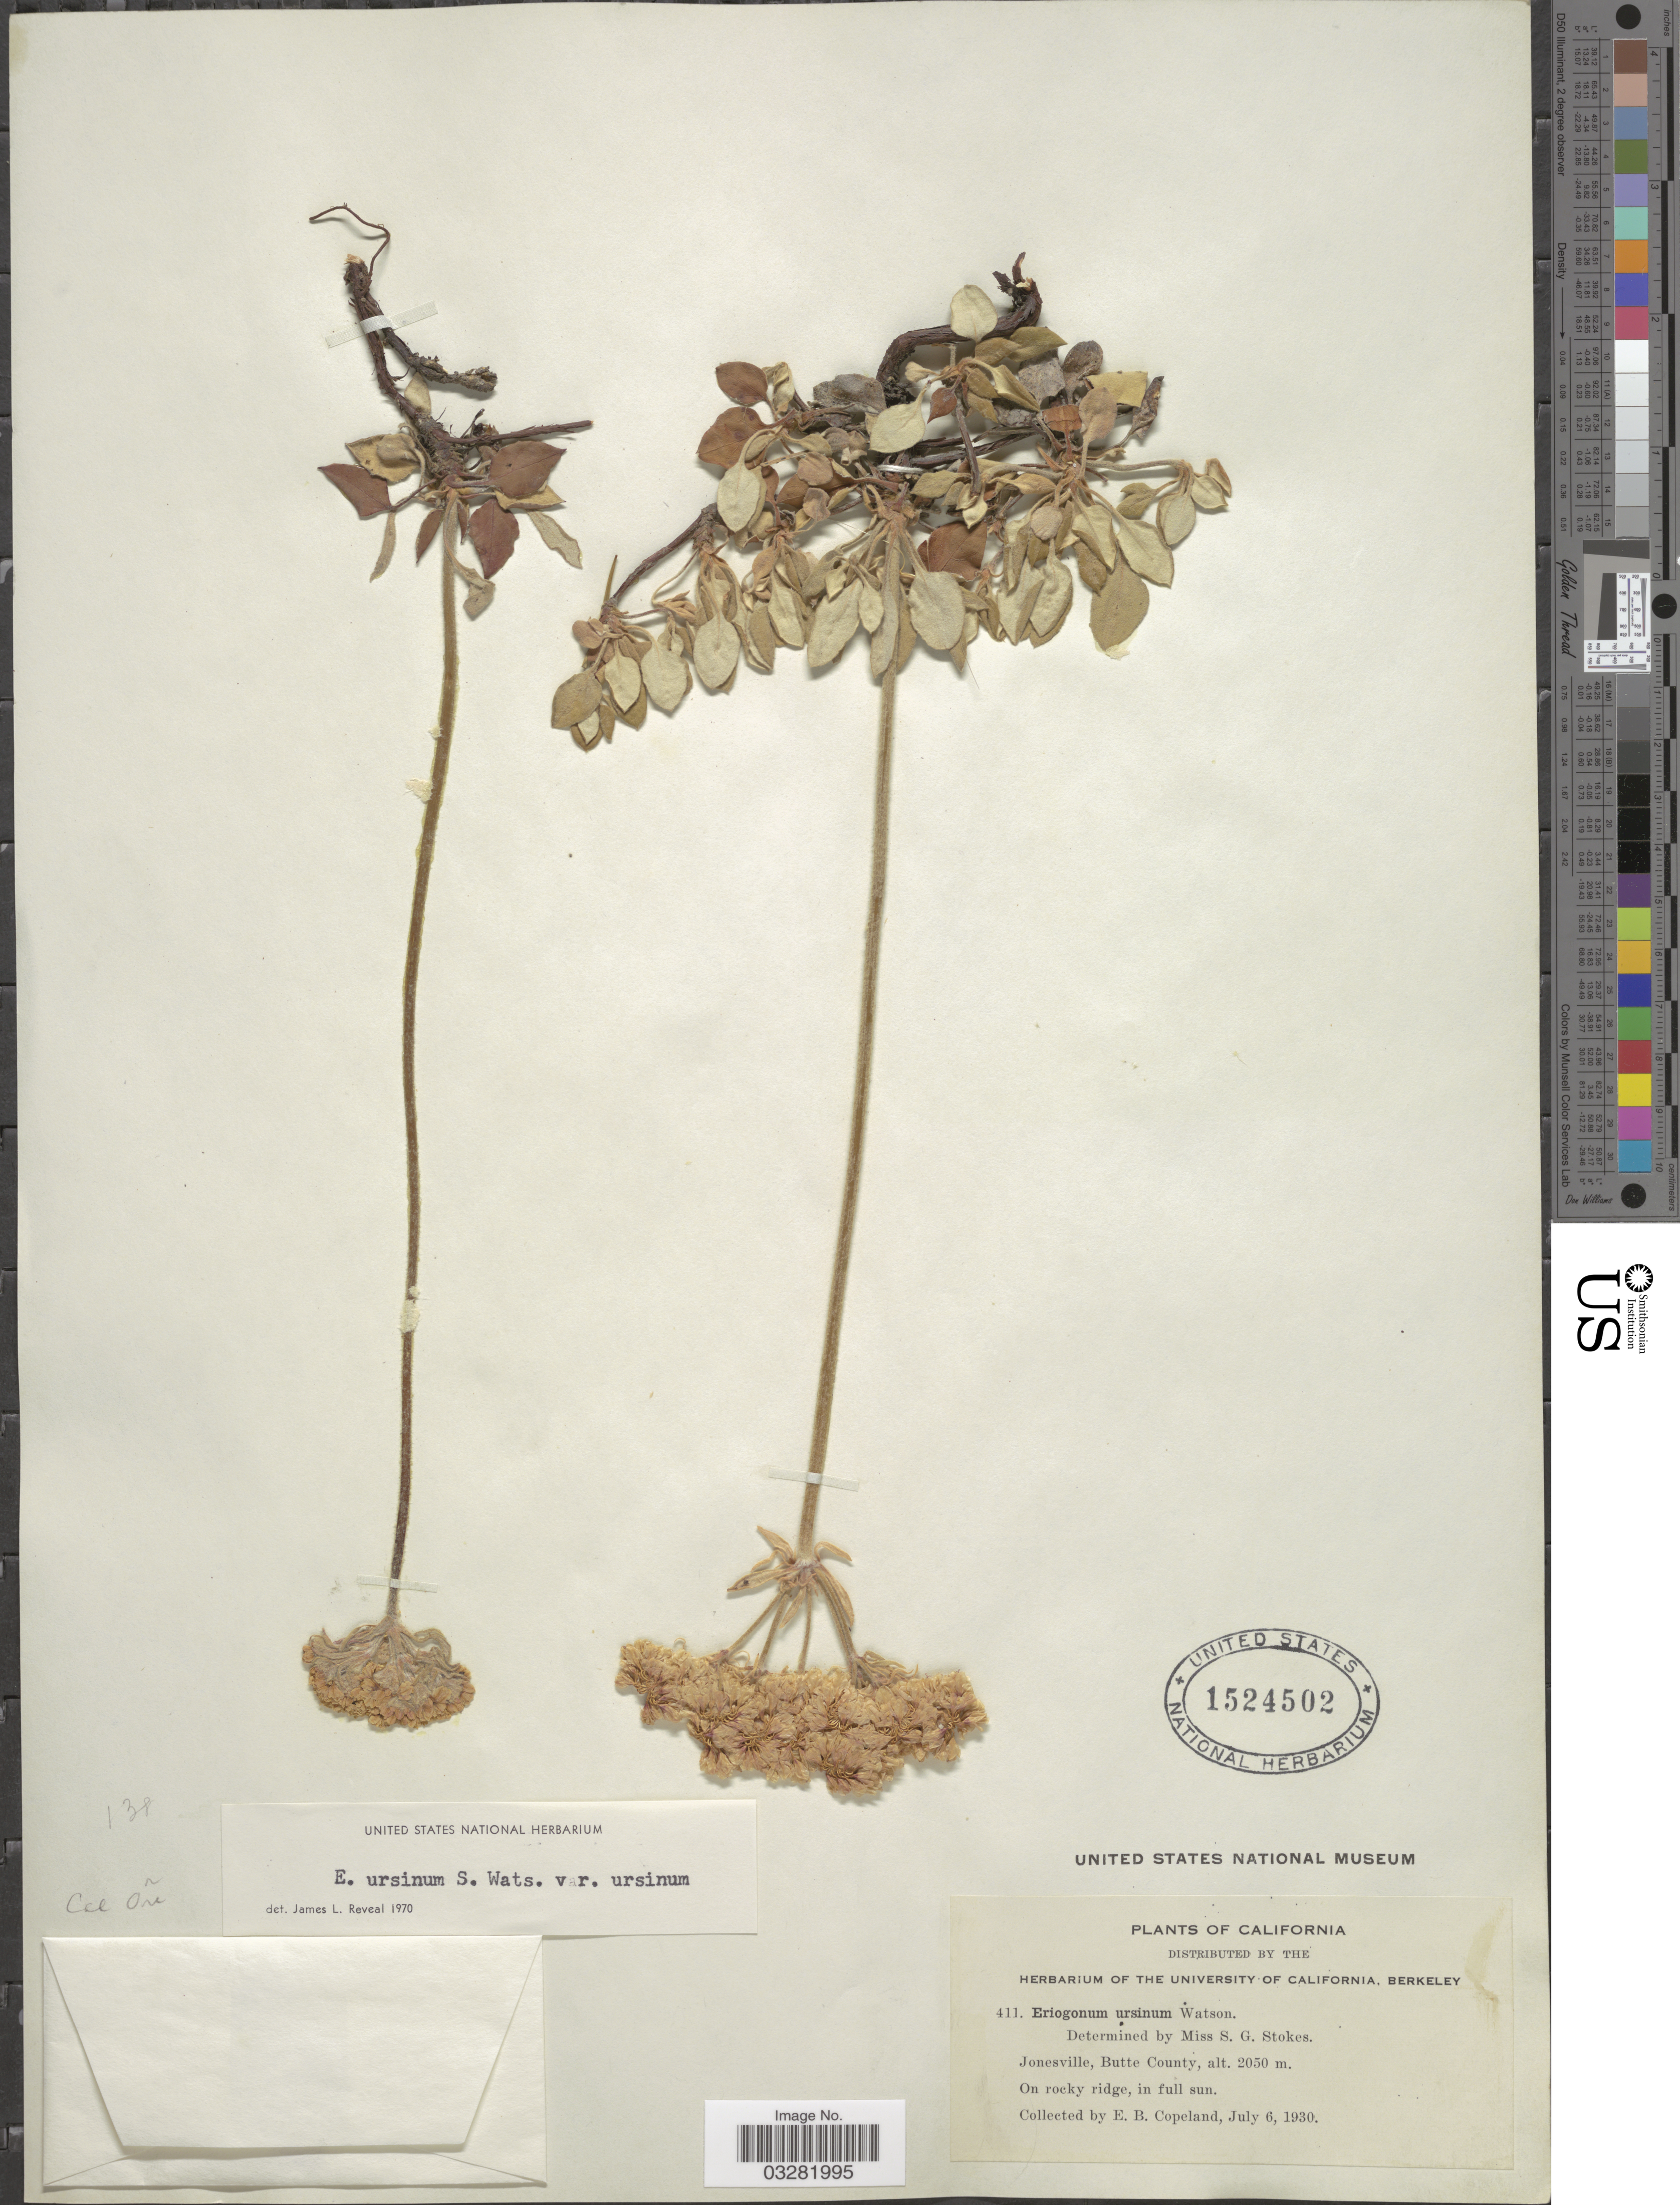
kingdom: Plantae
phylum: Tracheophyta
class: Magnoliopsida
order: Caryophyllales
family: Polygonaceae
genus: Eriogonum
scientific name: Eriogonum ursinum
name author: S. Watson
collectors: E. B. Copeland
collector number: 411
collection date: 1930-07-06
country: United States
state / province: California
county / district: Butte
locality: Jonesville, Butte County.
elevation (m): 2050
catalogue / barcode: US 1524502